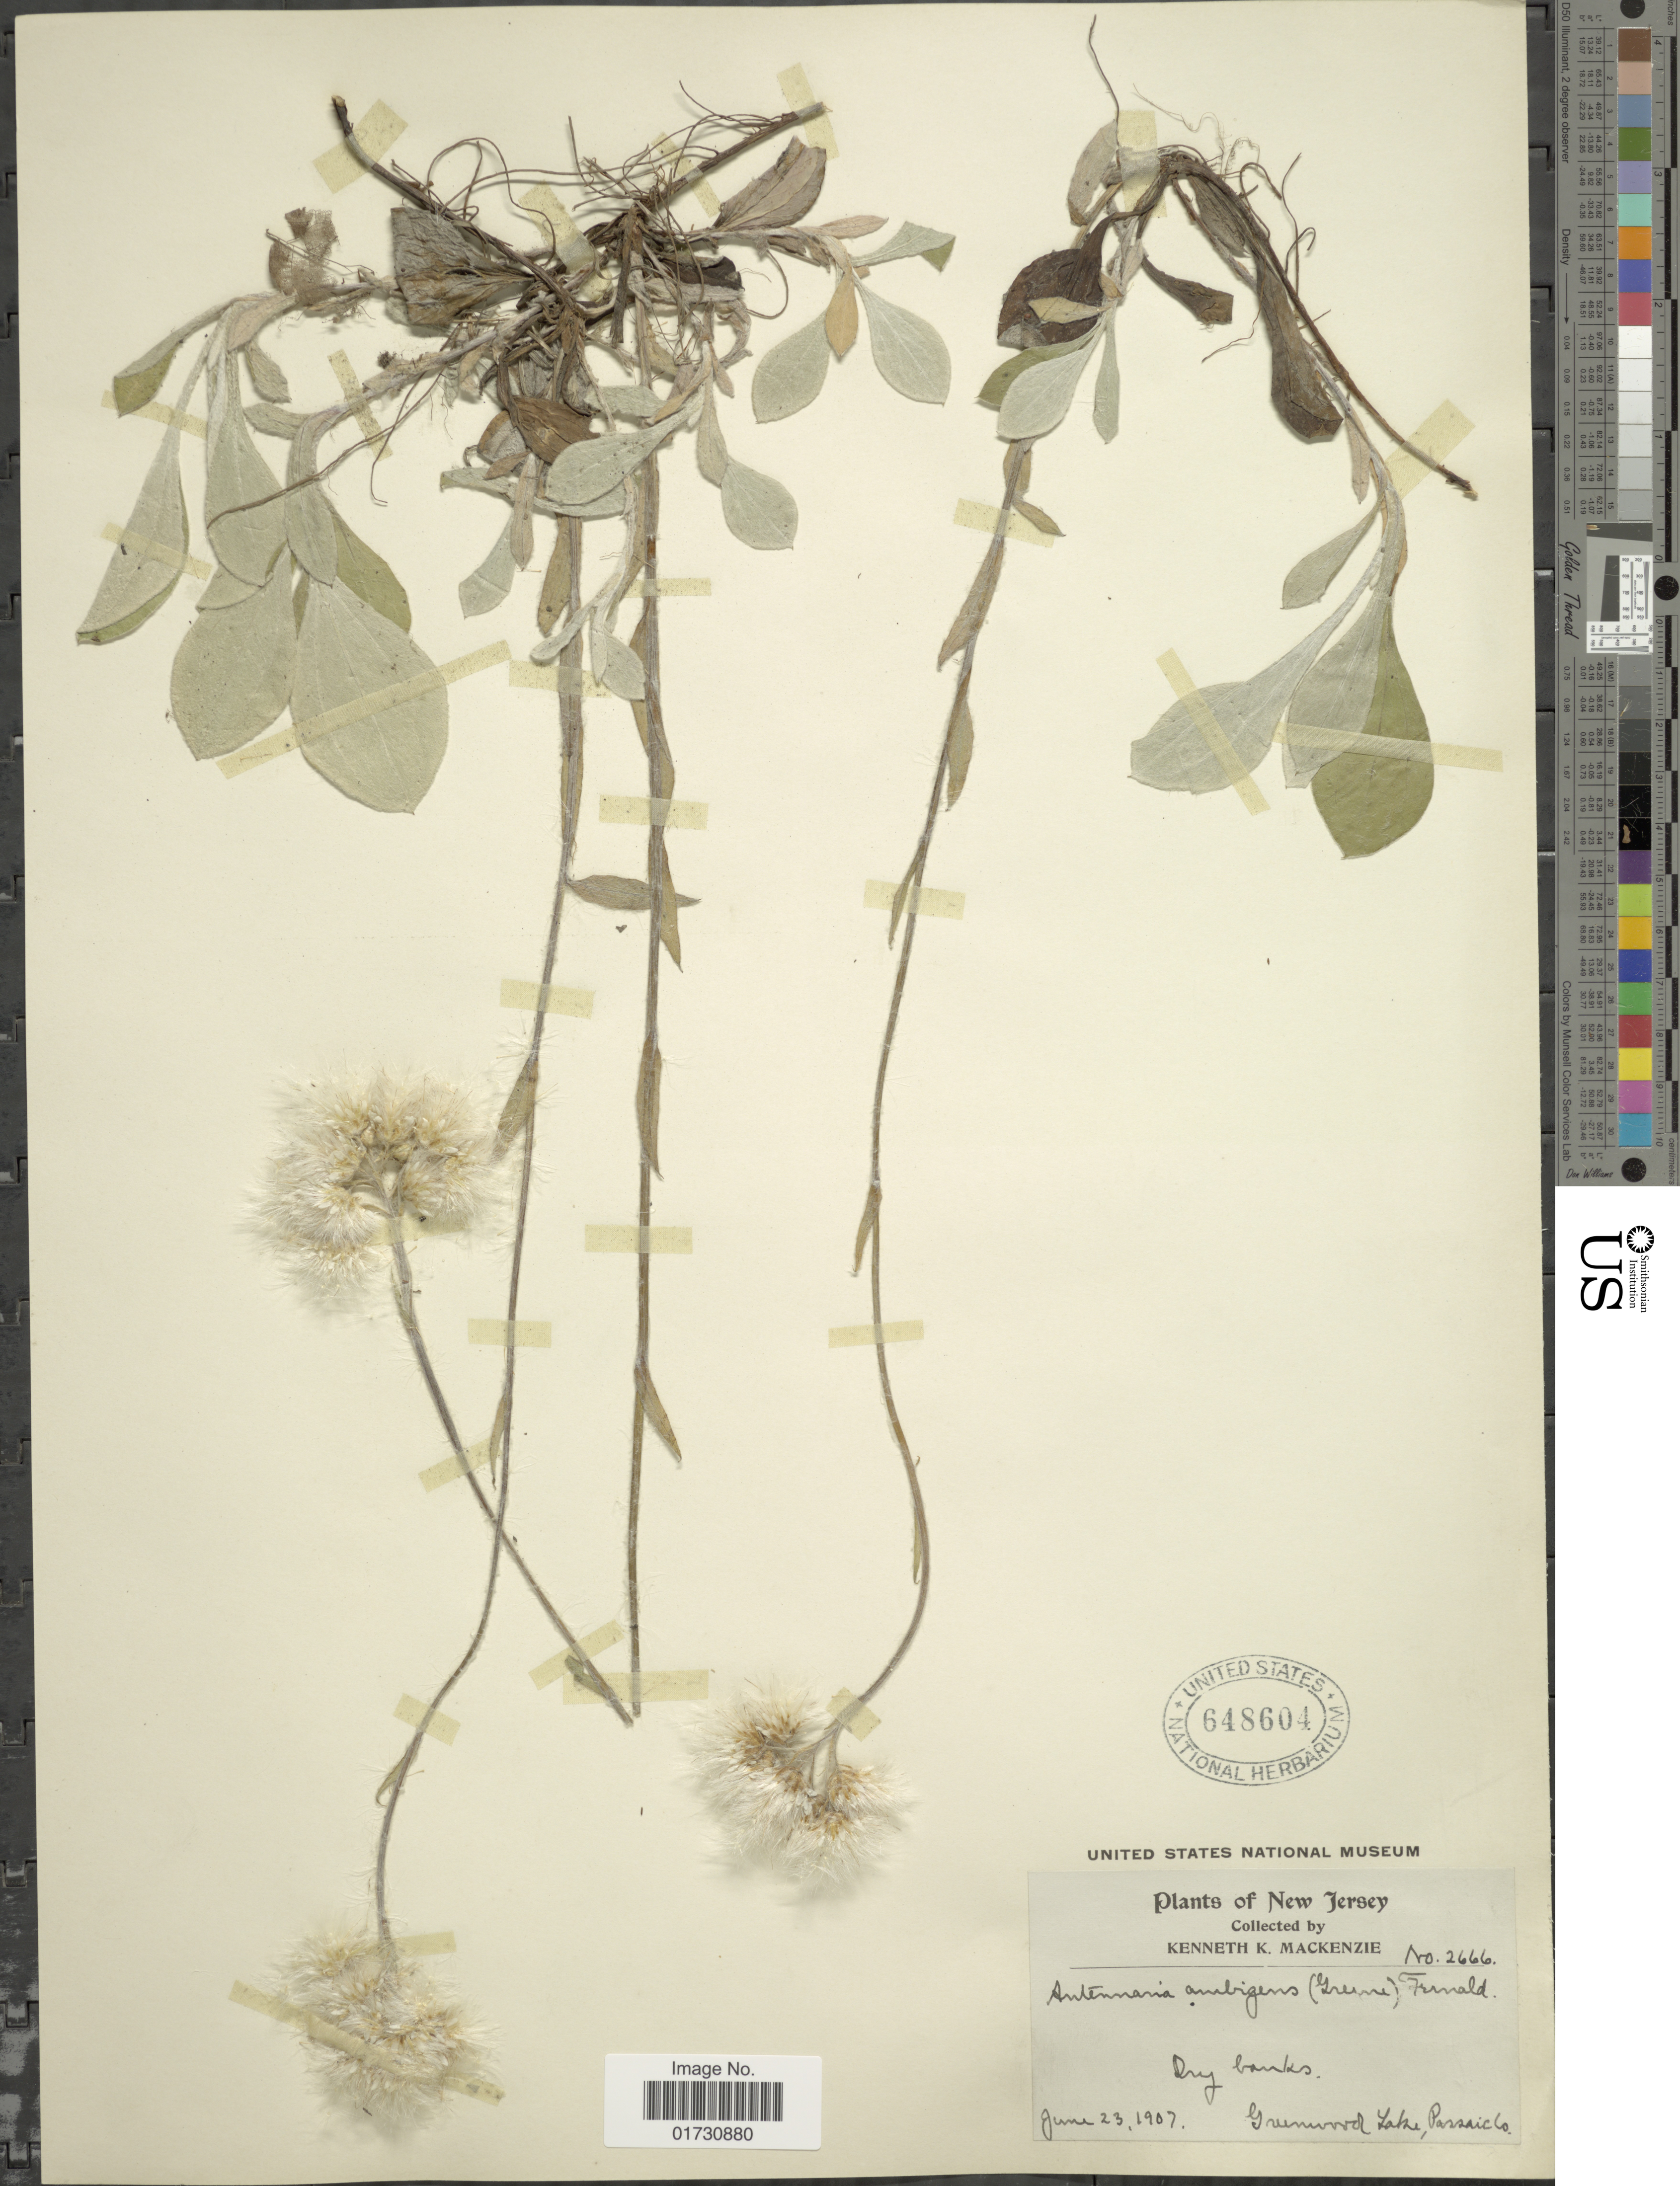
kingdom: Plantae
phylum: Tracheophyta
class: Magnoliopsida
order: Asterales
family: Asteraceae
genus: Antennaria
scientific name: Antennaria fallax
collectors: K. K. Mackenzie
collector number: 2666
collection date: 1907-06-23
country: United States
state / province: New Jersey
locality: Dry banks, Greenwood Lake, Passaic Co.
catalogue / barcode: US 648604